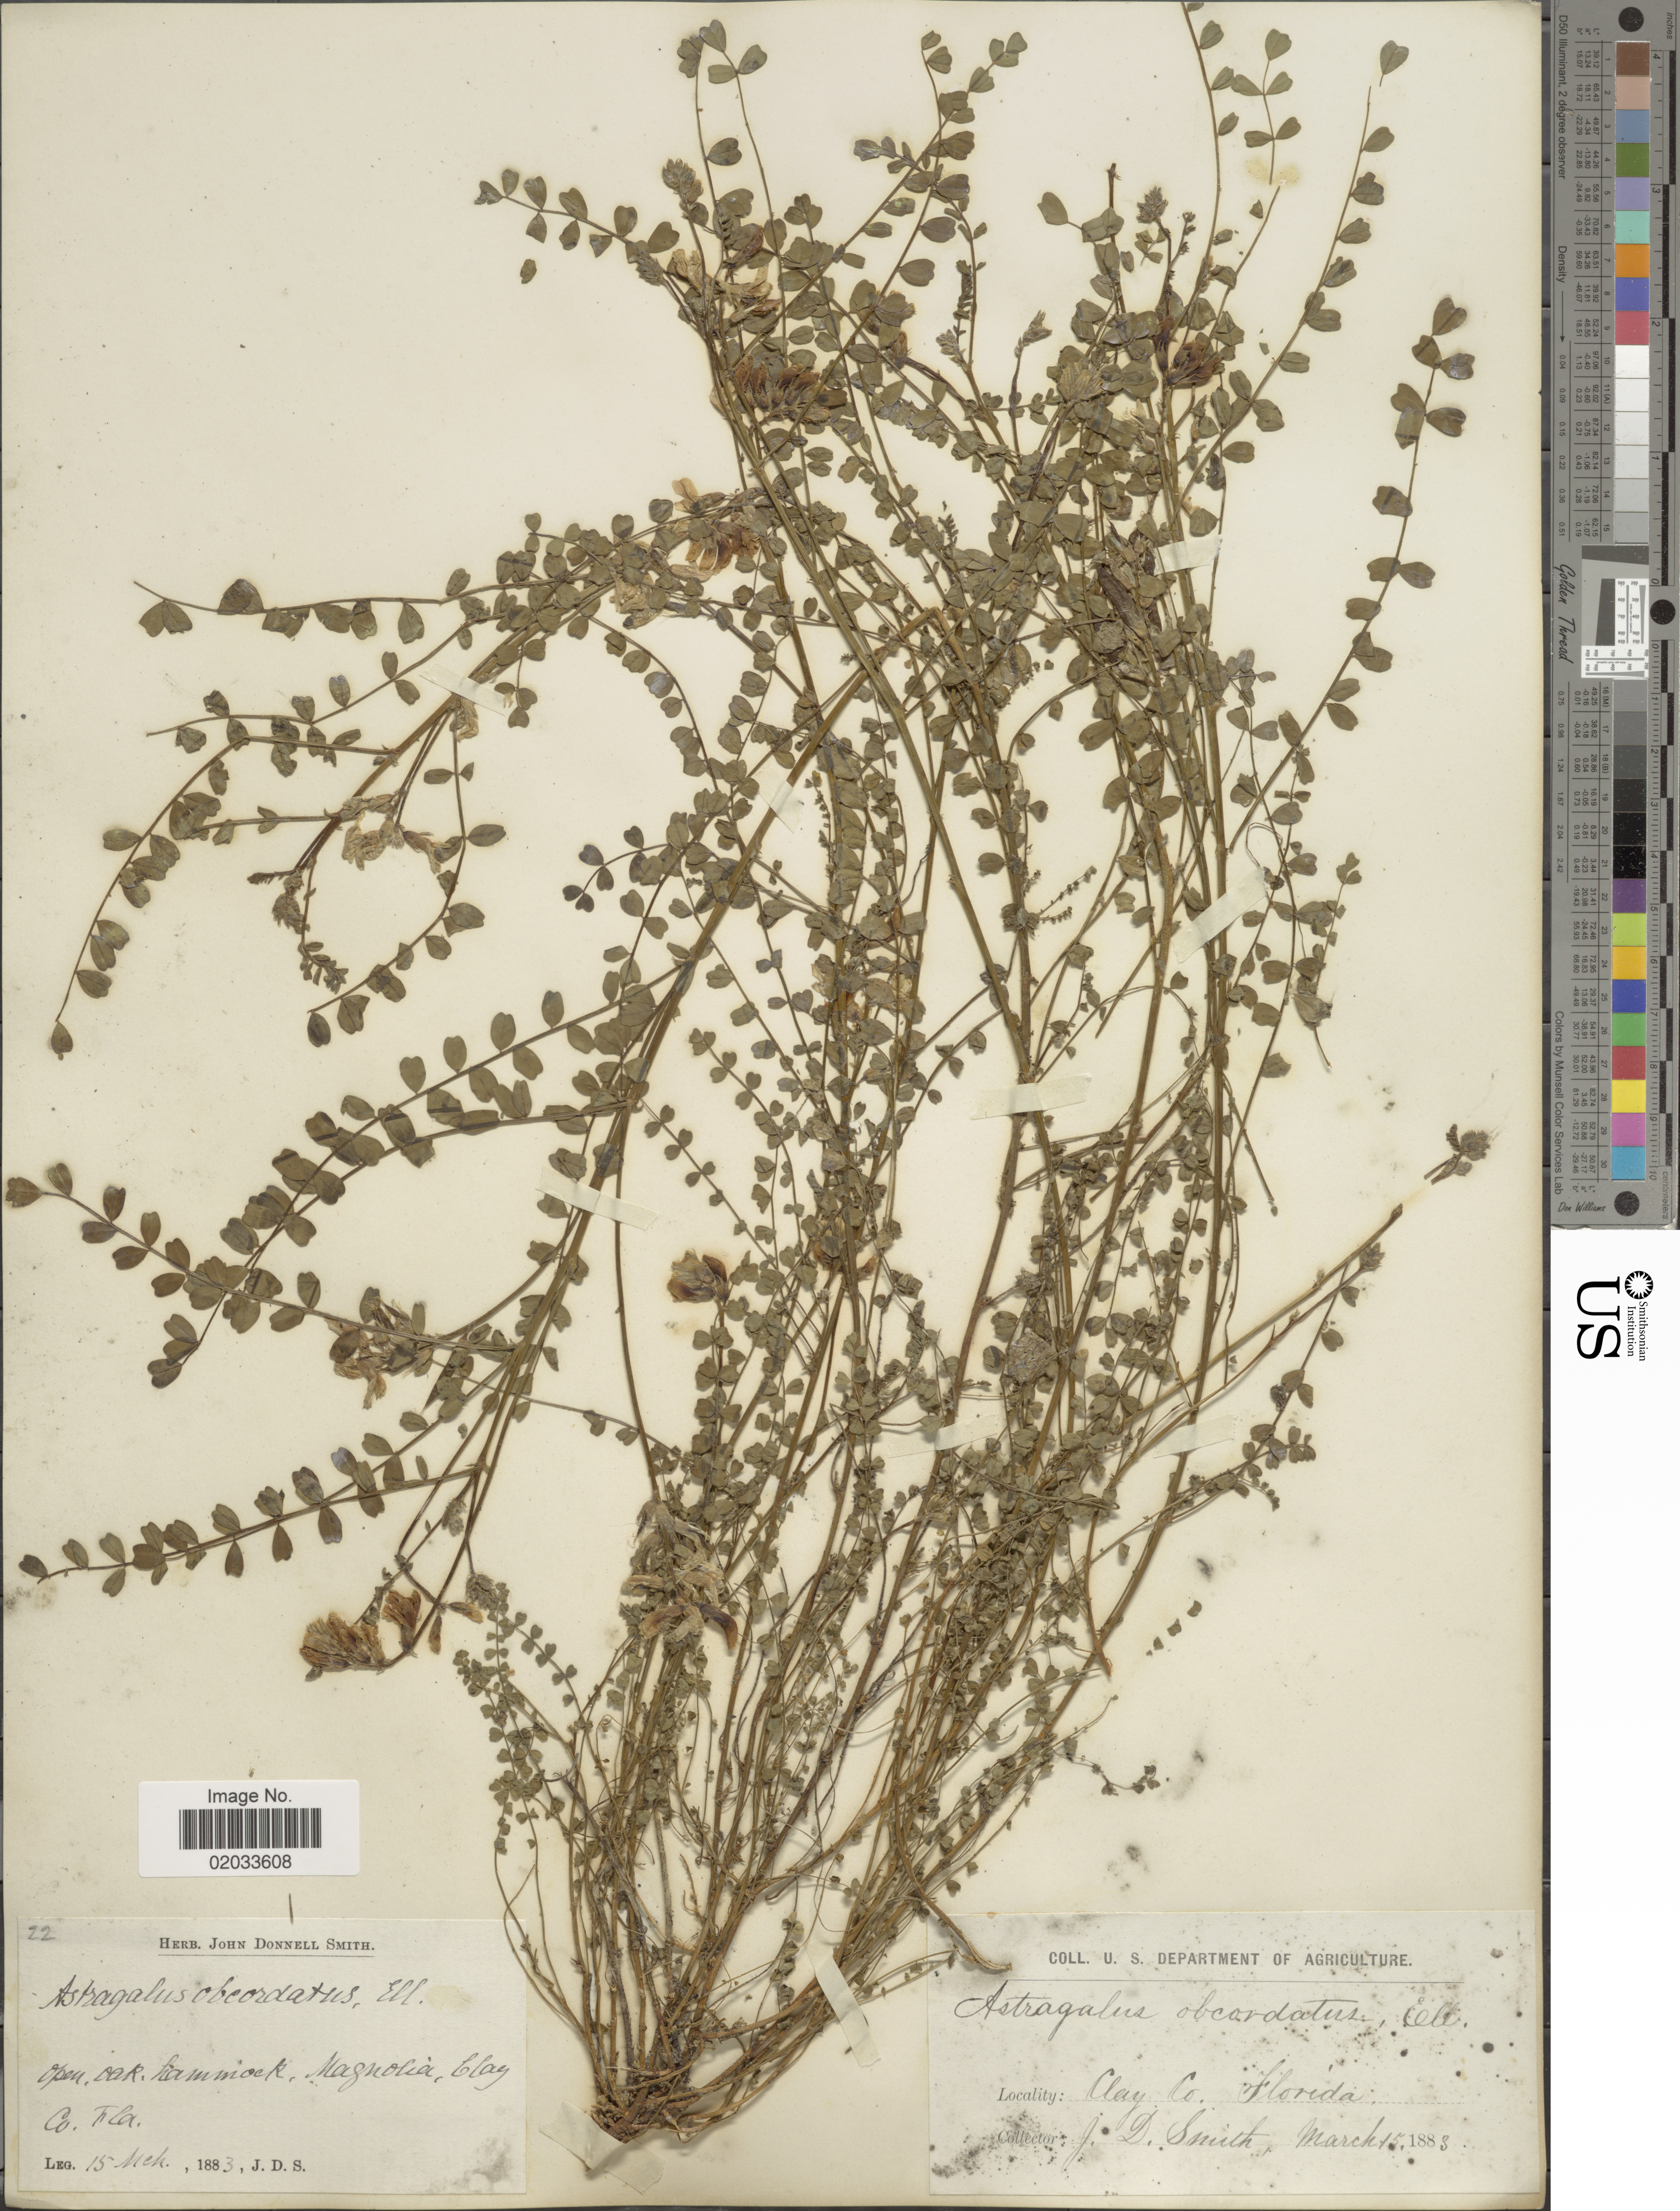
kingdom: Plantae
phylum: Tracheophyta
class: Magnoliopsida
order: Fabales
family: Fabaceae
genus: Astragalus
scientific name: Astragalus obcordatus Boiss., nom. illeg.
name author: Boiss.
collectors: J. Donnell Smith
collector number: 22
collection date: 1883-03-15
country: United States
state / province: Florida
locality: Open, oak, hammock, Magnolia, Clay Co.